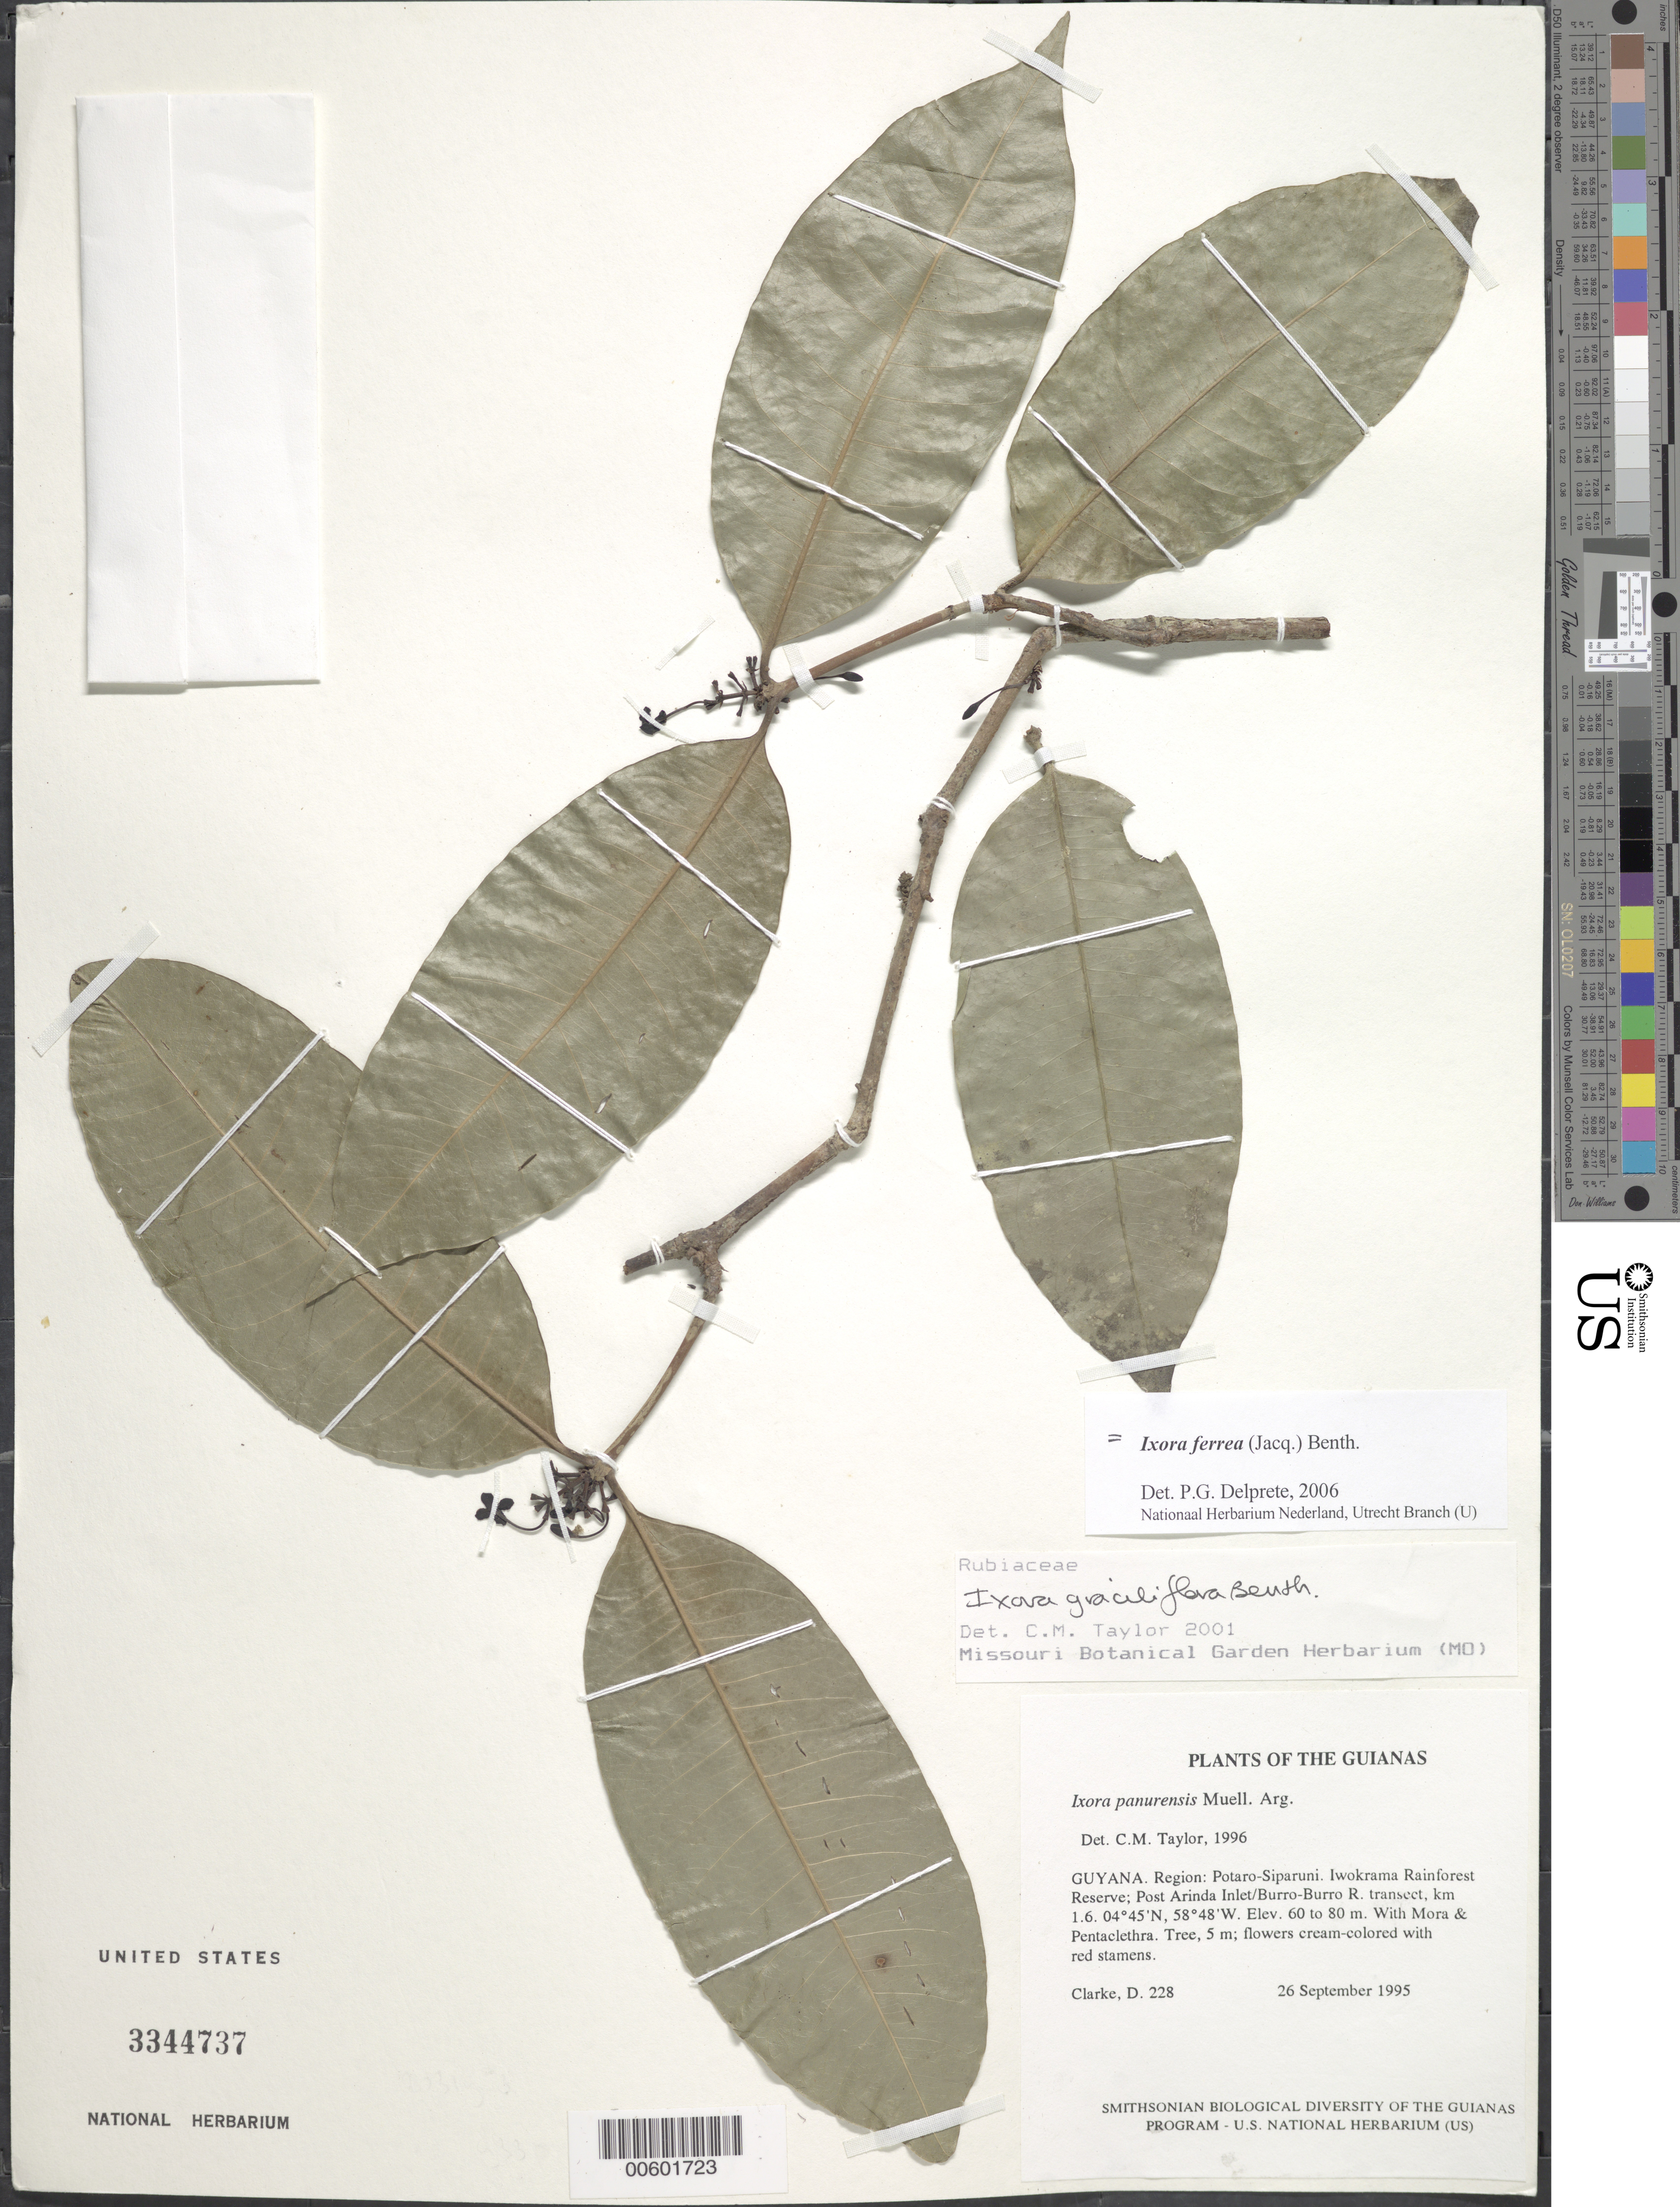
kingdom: Plantae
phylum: Tracheophyta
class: Magnoliopsida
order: Gentianales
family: Rubiaceae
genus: Ixora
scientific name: Ixora ferrea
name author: (Jacq.) Benth.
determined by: Delprete, P. G., Herb. de Guyane Cay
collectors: H. D. Clarke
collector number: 228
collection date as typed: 26 September 1995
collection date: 1995-09-26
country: Guyana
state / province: Potaro-Siparuni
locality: Iwokrama Rainforest Reserve; Post Arinda Inlet/Burro-Burro R. transect, km 1.6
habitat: With Mora & Pentaclethra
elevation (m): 60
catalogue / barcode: US 3344737